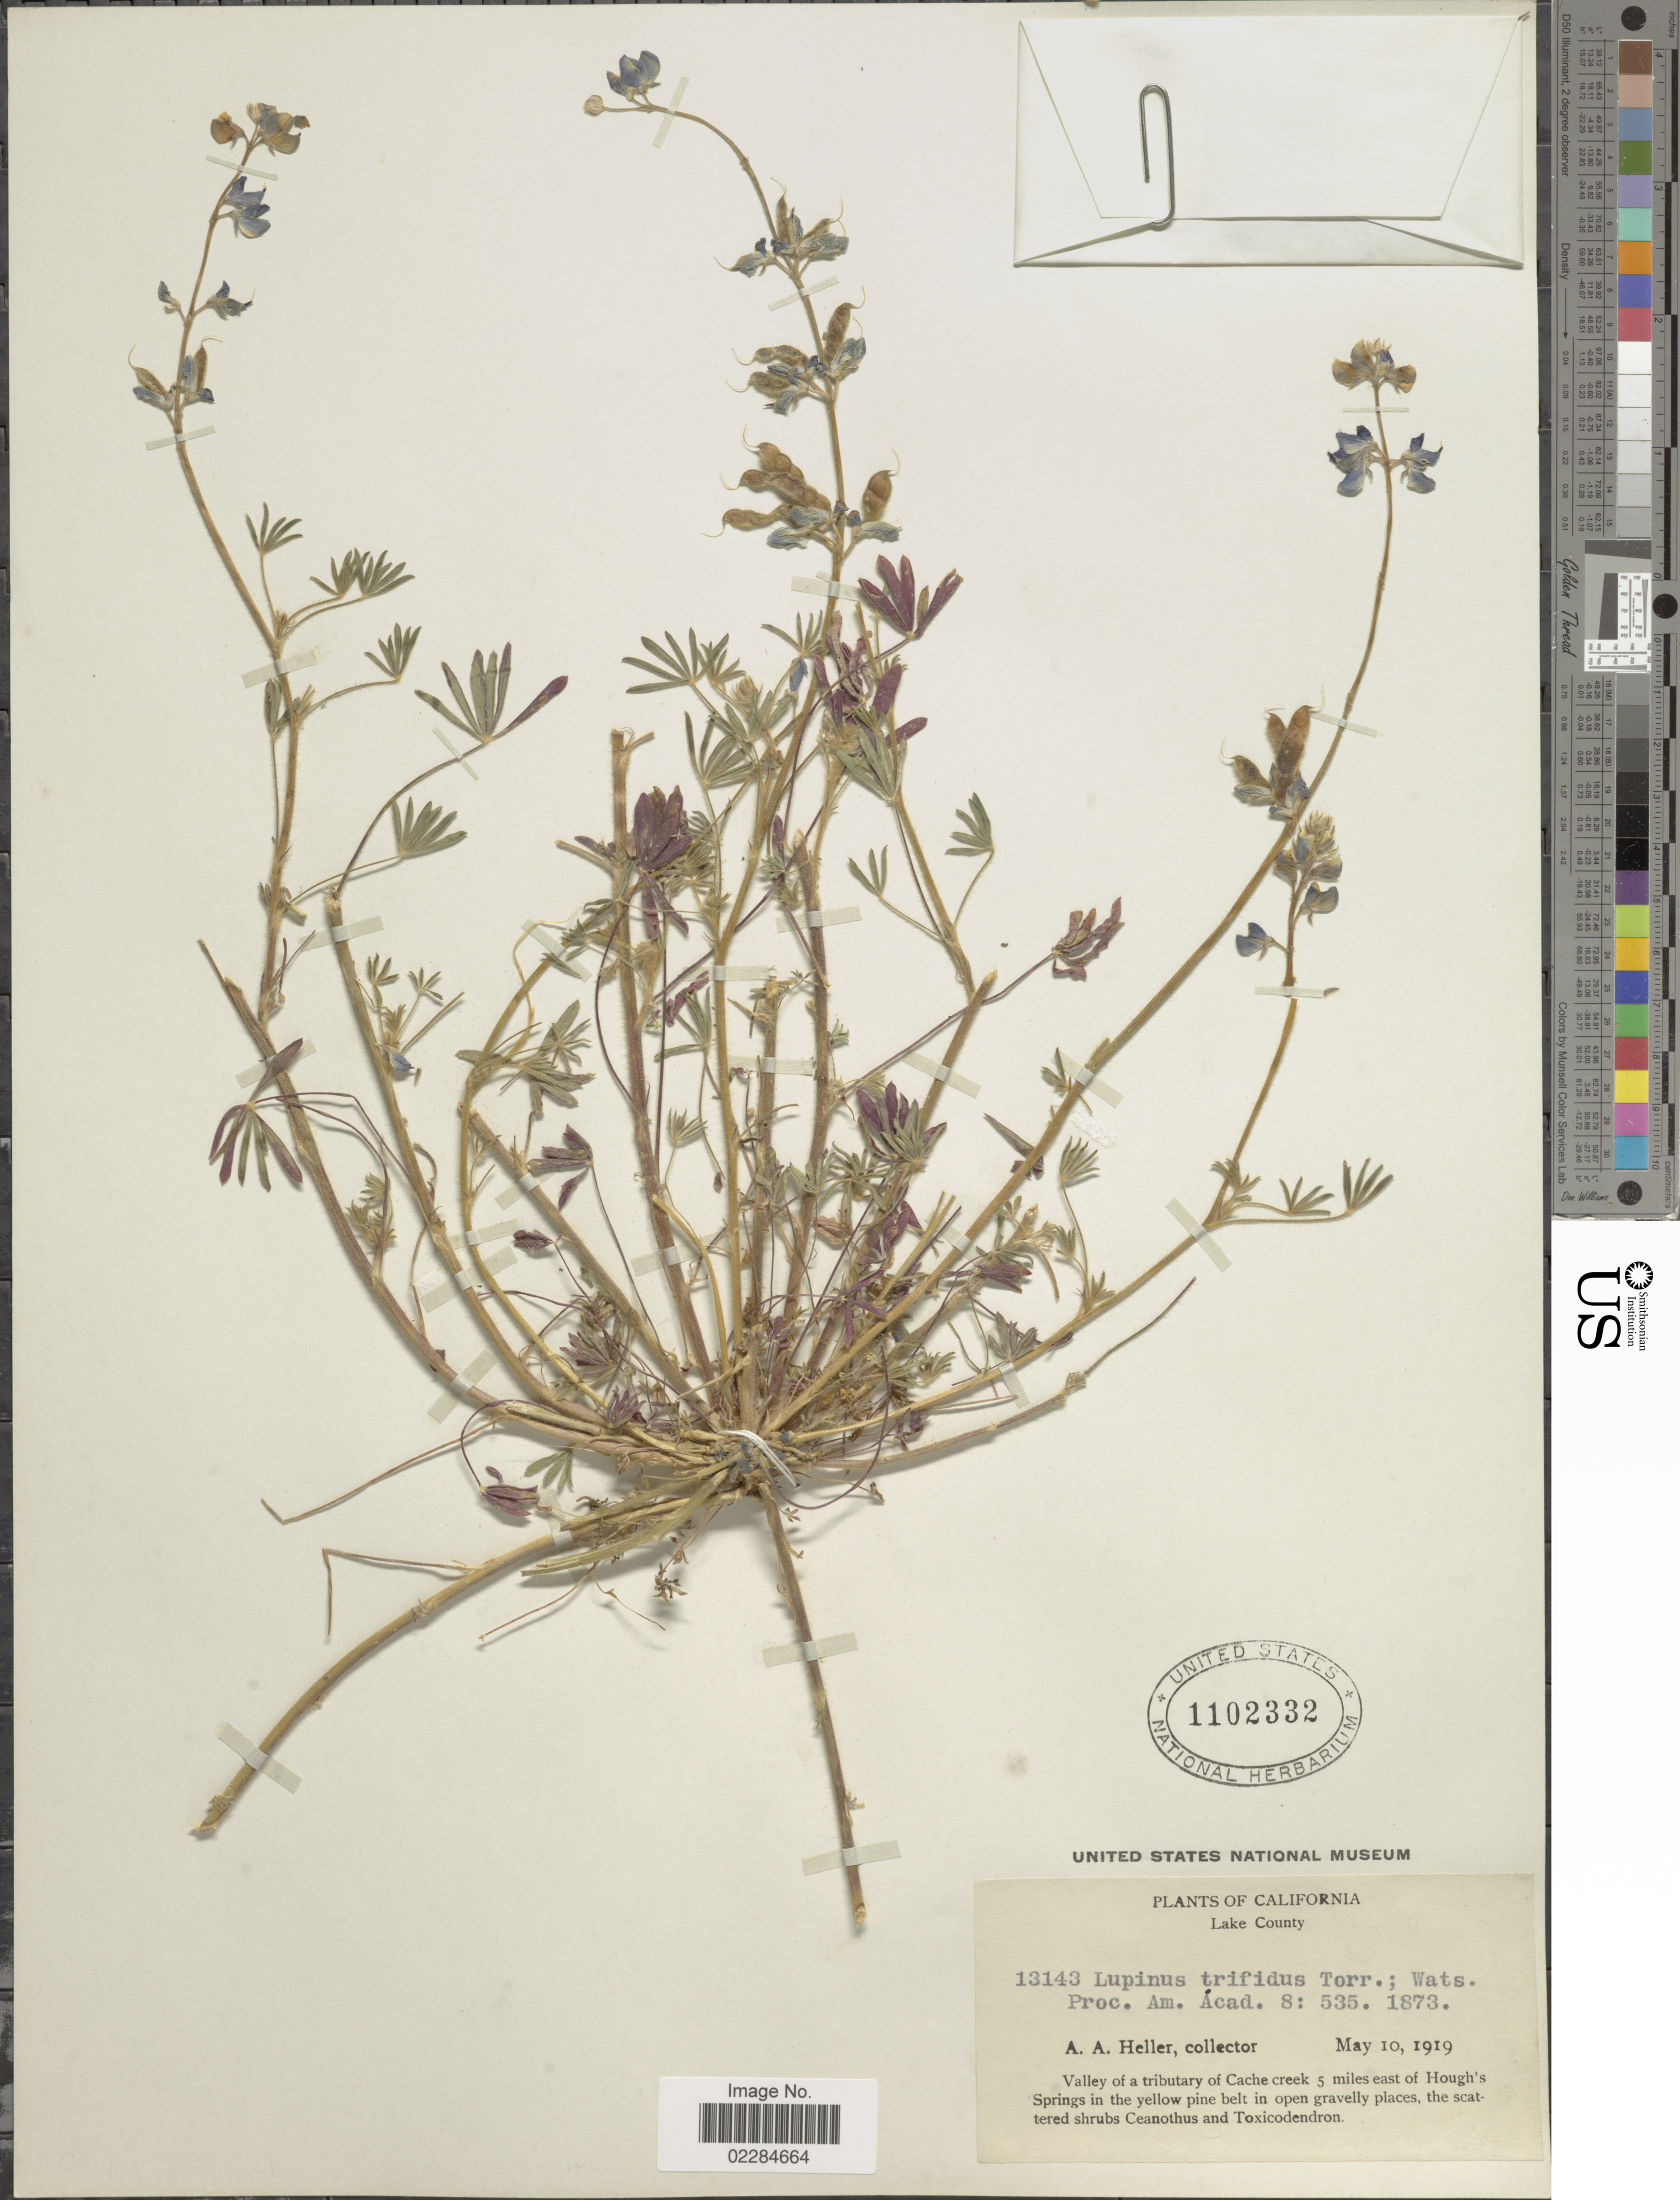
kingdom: Plantae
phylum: Tracheophyta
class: Magnoliopsida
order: Fabales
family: Fabaceae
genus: Lupinus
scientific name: Lupinus bicolor var. trifidus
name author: (S. Watson) C.P. Sm.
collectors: A. A. Heller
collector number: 13143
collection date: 1919-05-10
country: United States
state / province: California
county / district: Lake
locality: Lake County. Valley of a tributary of Cache creek 5 miles east of Hough's Springs in the yellow pine belt in open gravelly places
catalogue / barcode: US 1102332